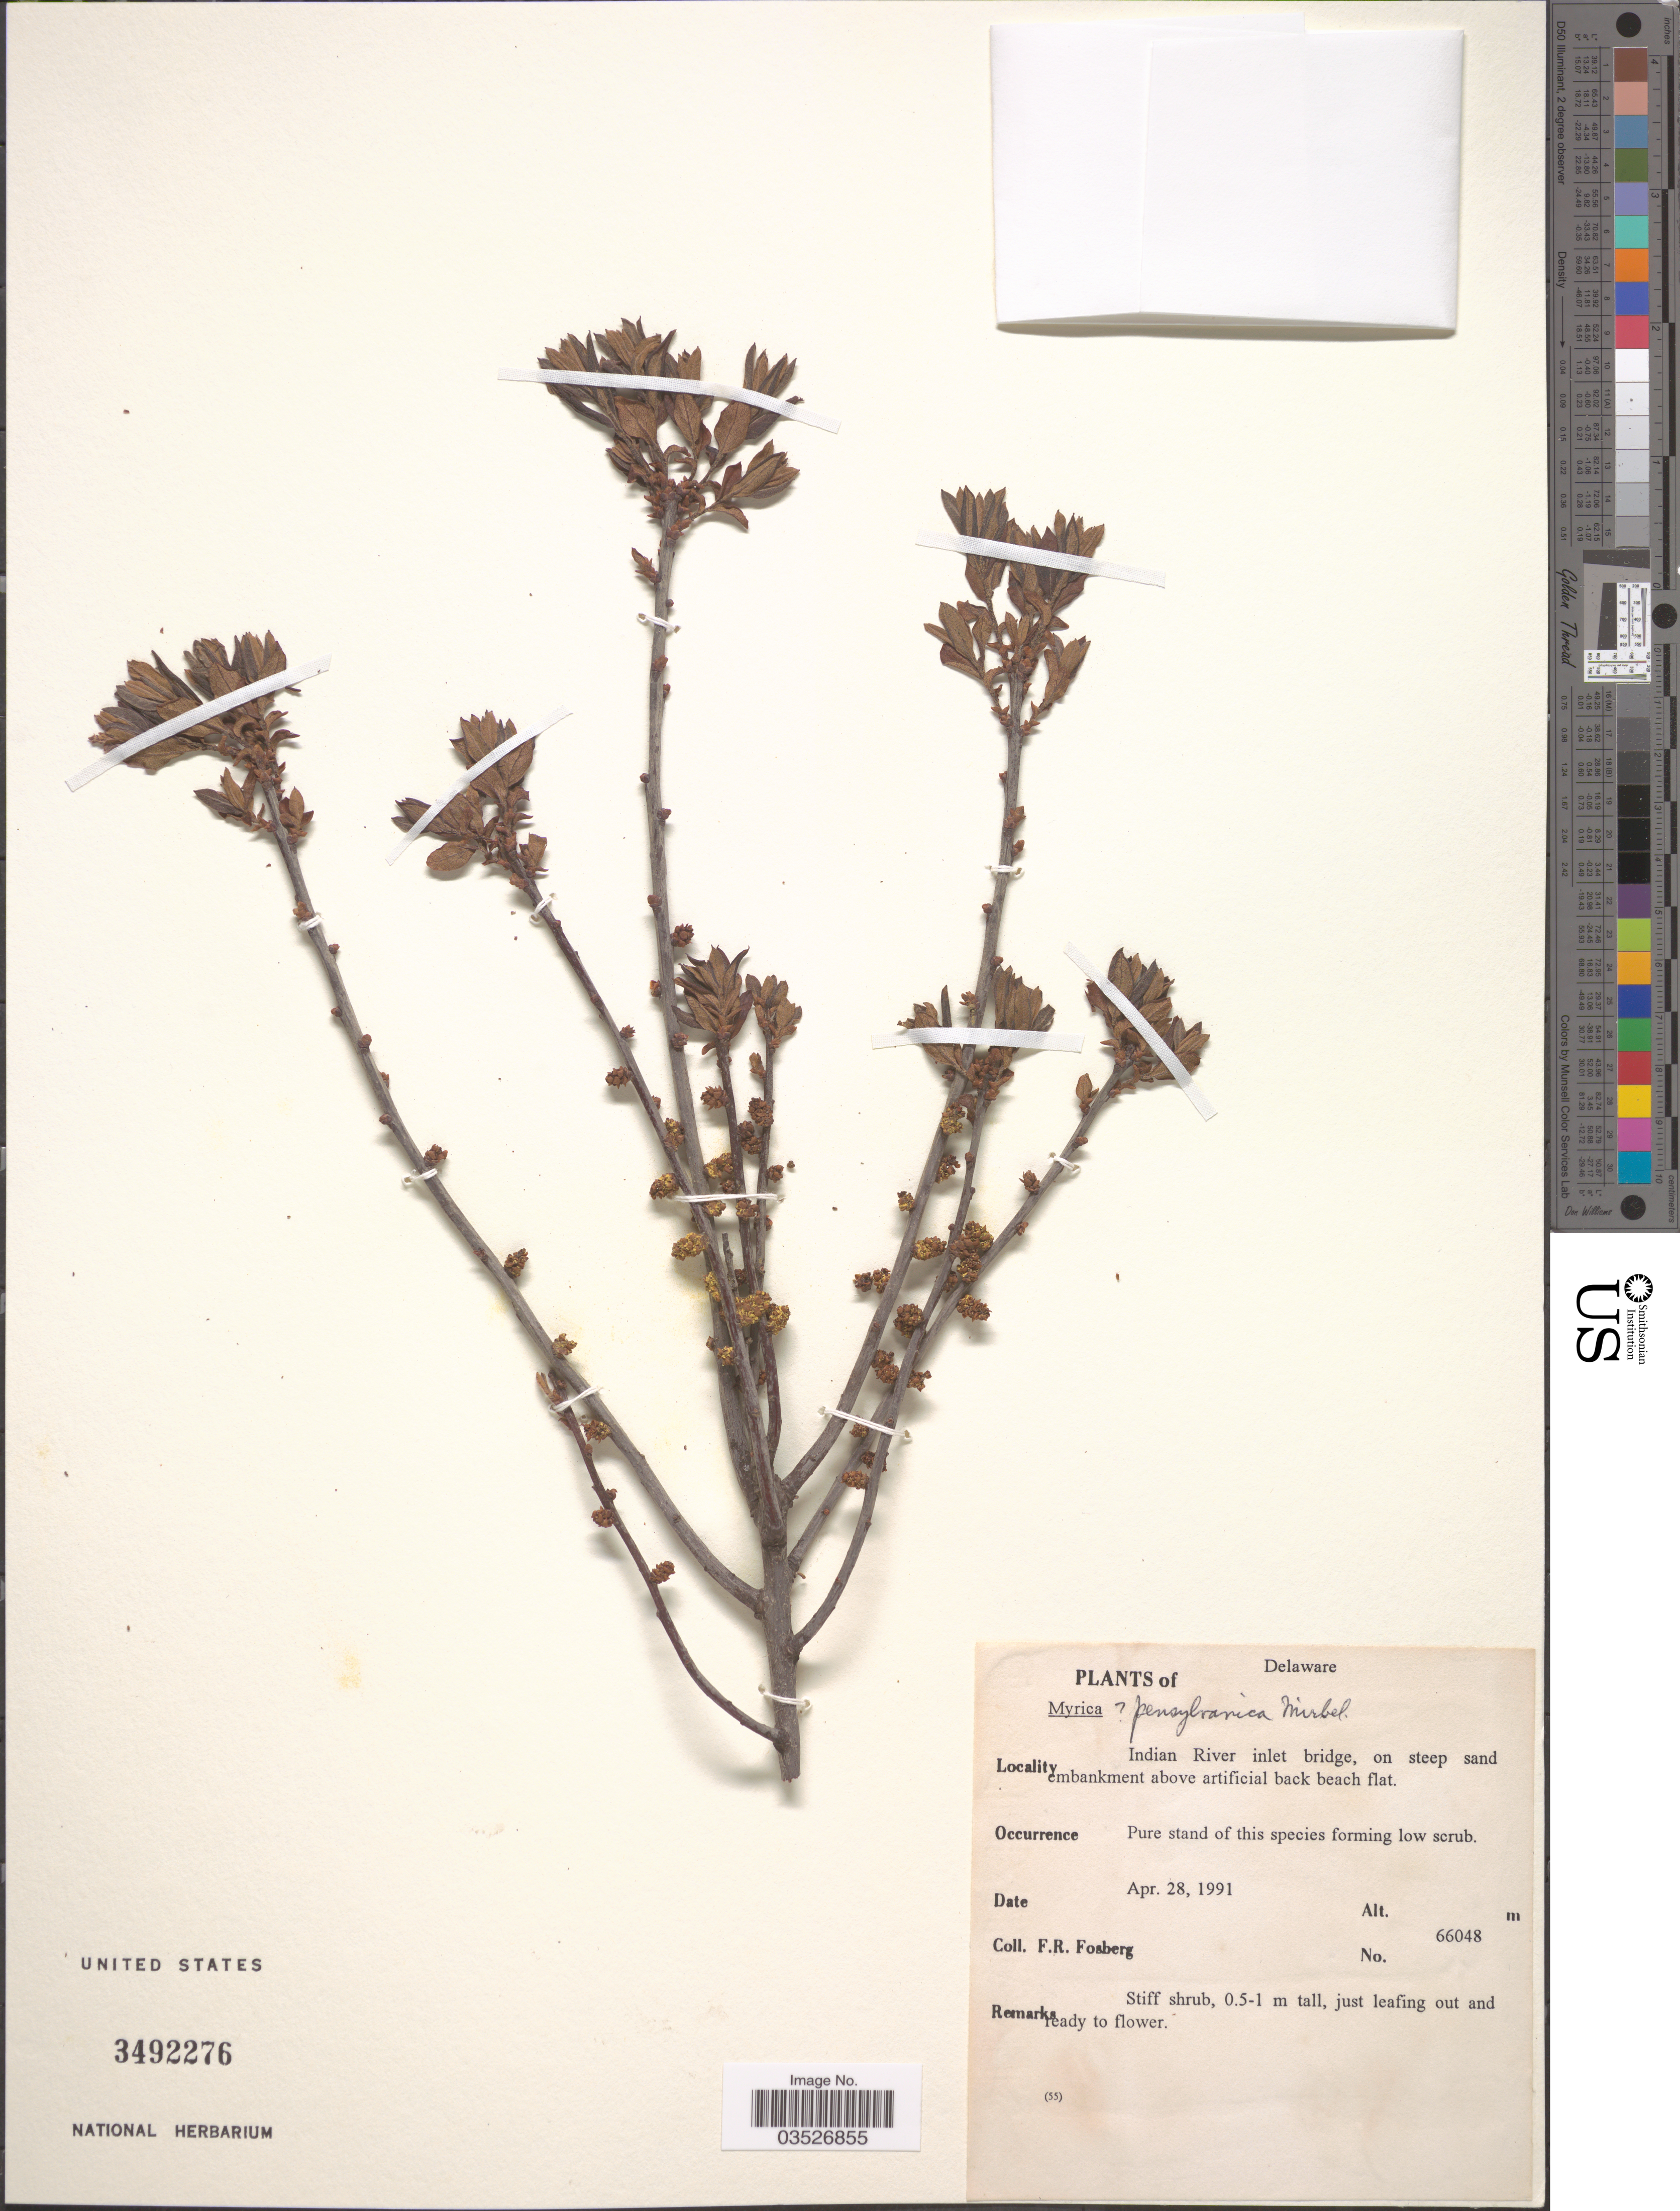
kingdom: Plantae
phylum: Tracheophyta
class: Magnoliopsida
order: Fagales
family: Myricaceae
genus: Myrica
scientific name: Myrica pensylvanica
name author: Mirb.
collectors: F. R. Fosberg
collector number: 66048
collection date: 1991-04-28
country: United States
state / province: Delaware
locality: Indian River inlet bridge, on steep sand embankment above artificial back beach flat.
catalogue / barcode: US 3492276